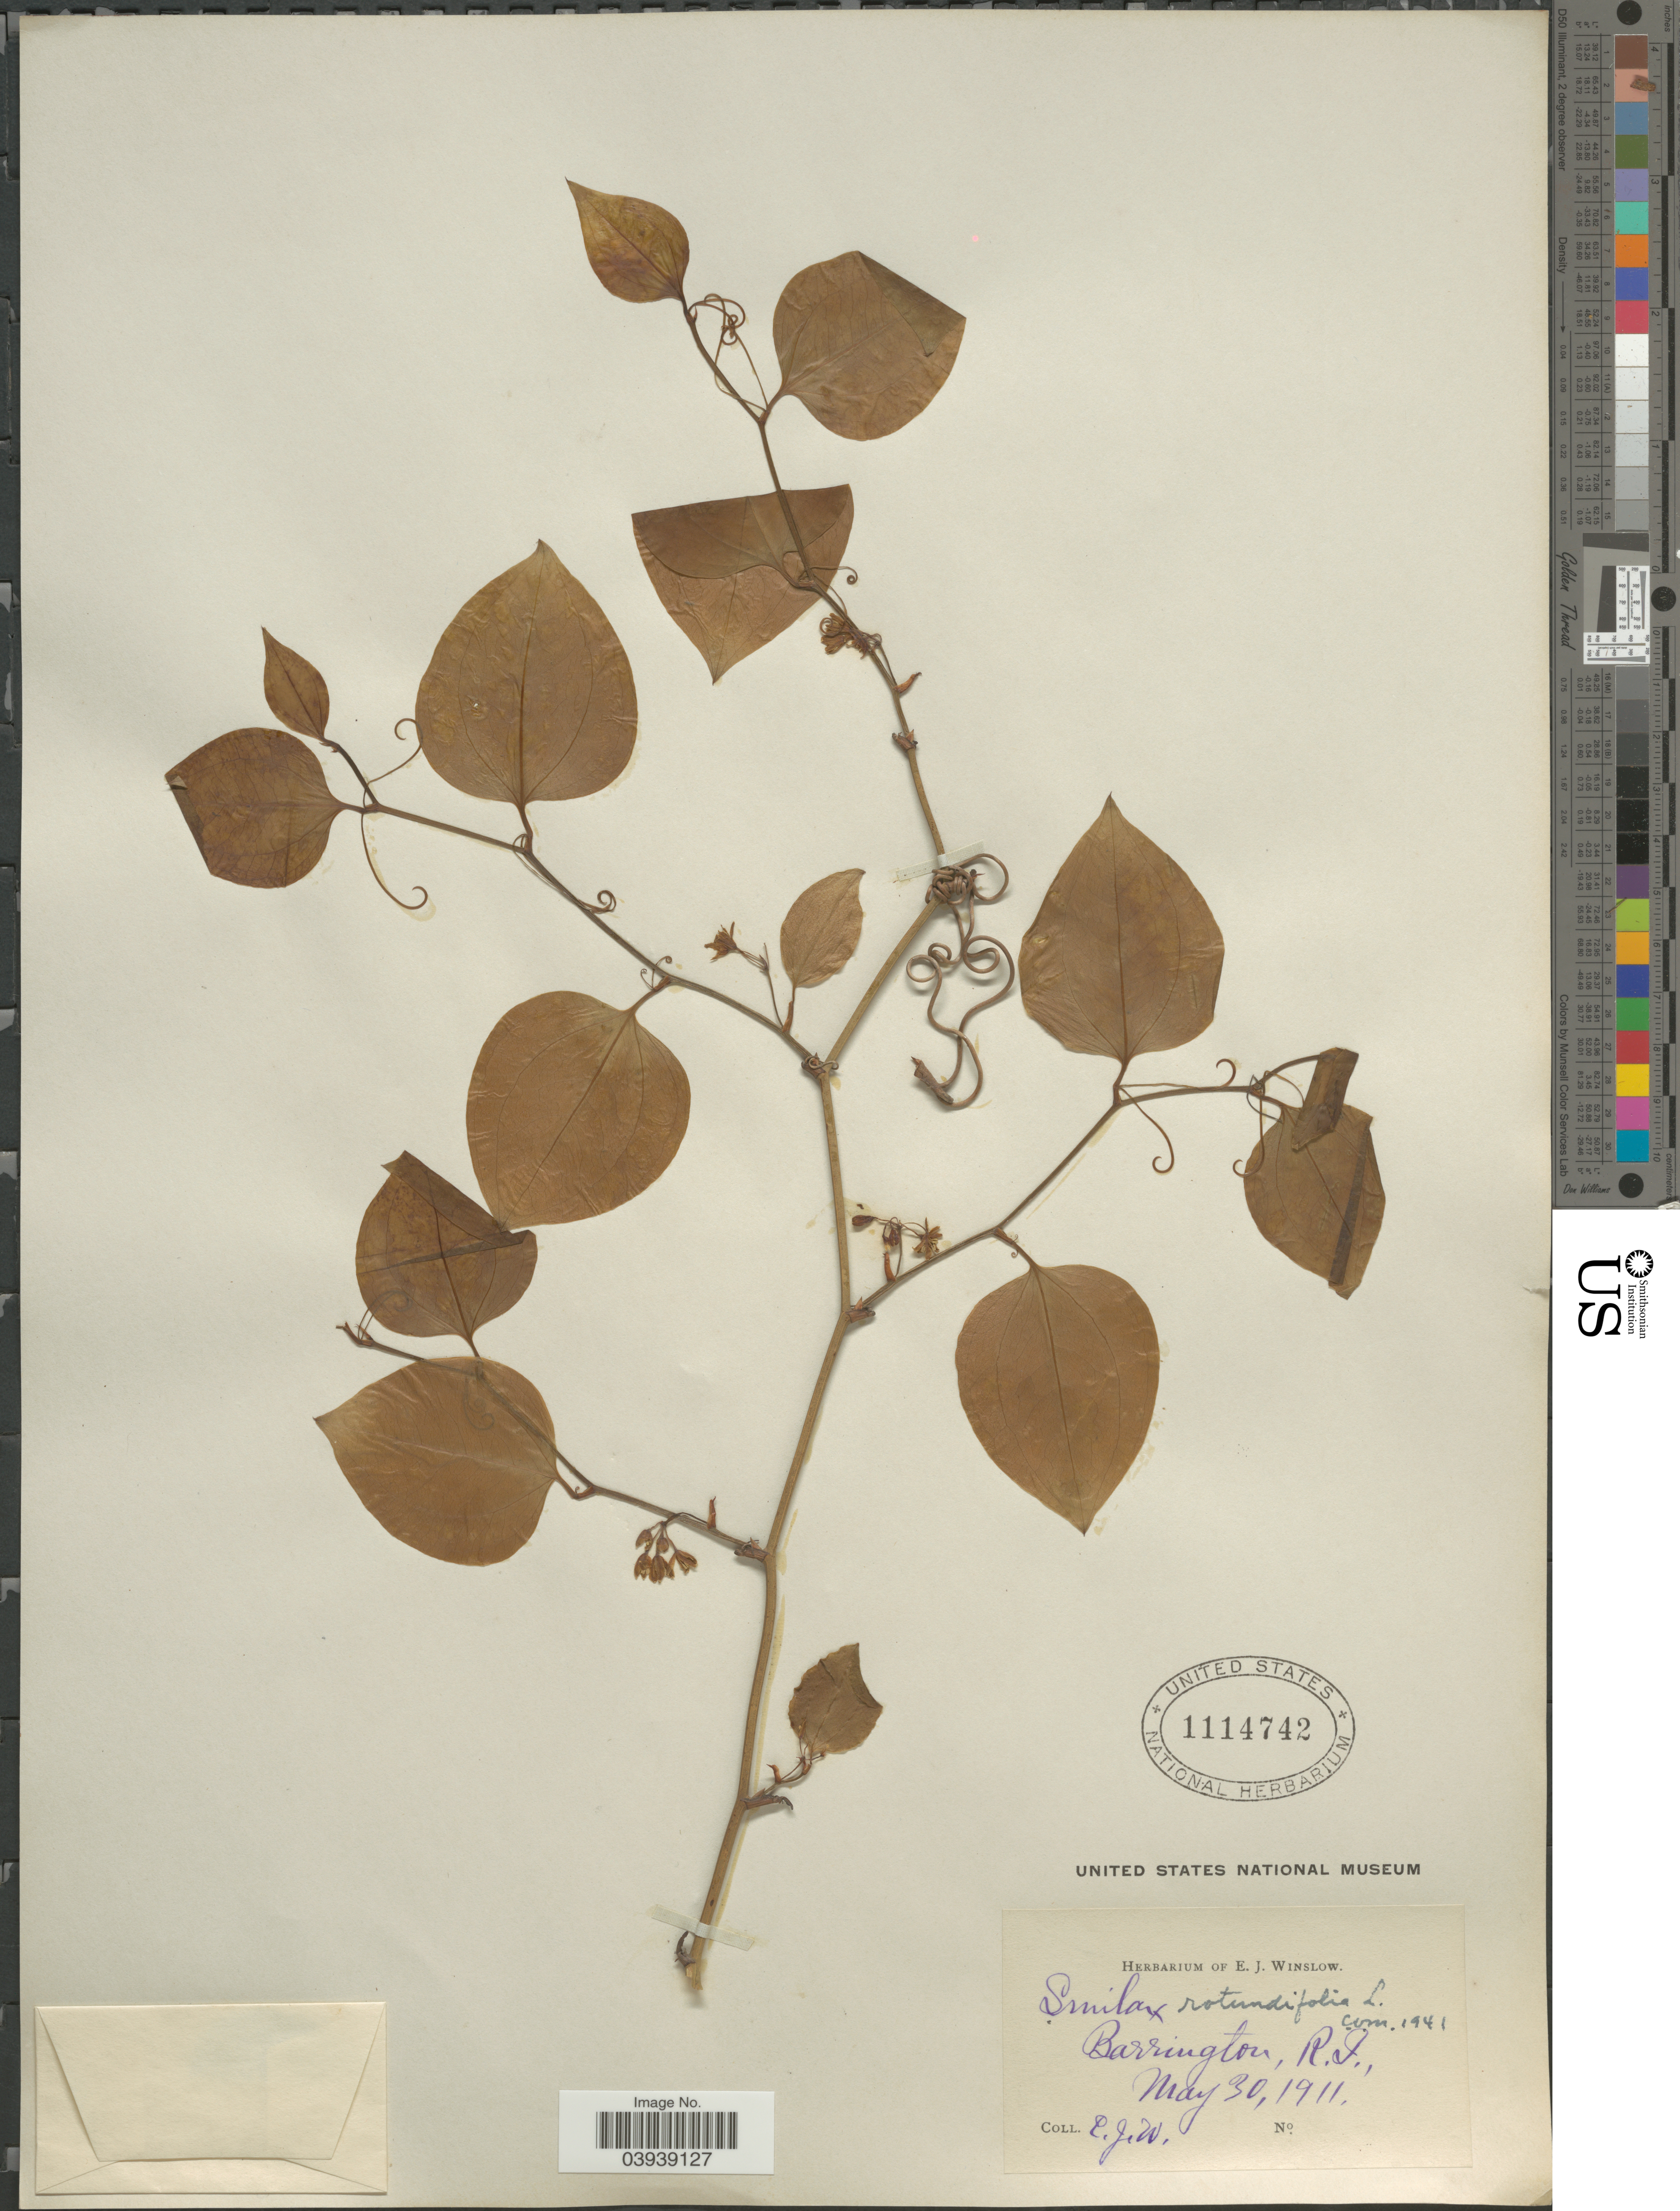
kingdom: Plantae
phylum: Tracheophyta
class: Liliopsida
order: Liliales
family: Smilacaceae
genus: Smilax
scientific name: Smilax rotundifolia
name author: L.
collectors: E. Winslow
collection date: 1911-05-30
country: United States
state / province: Rhode Island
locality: Barrington.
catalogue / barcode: US 1114742